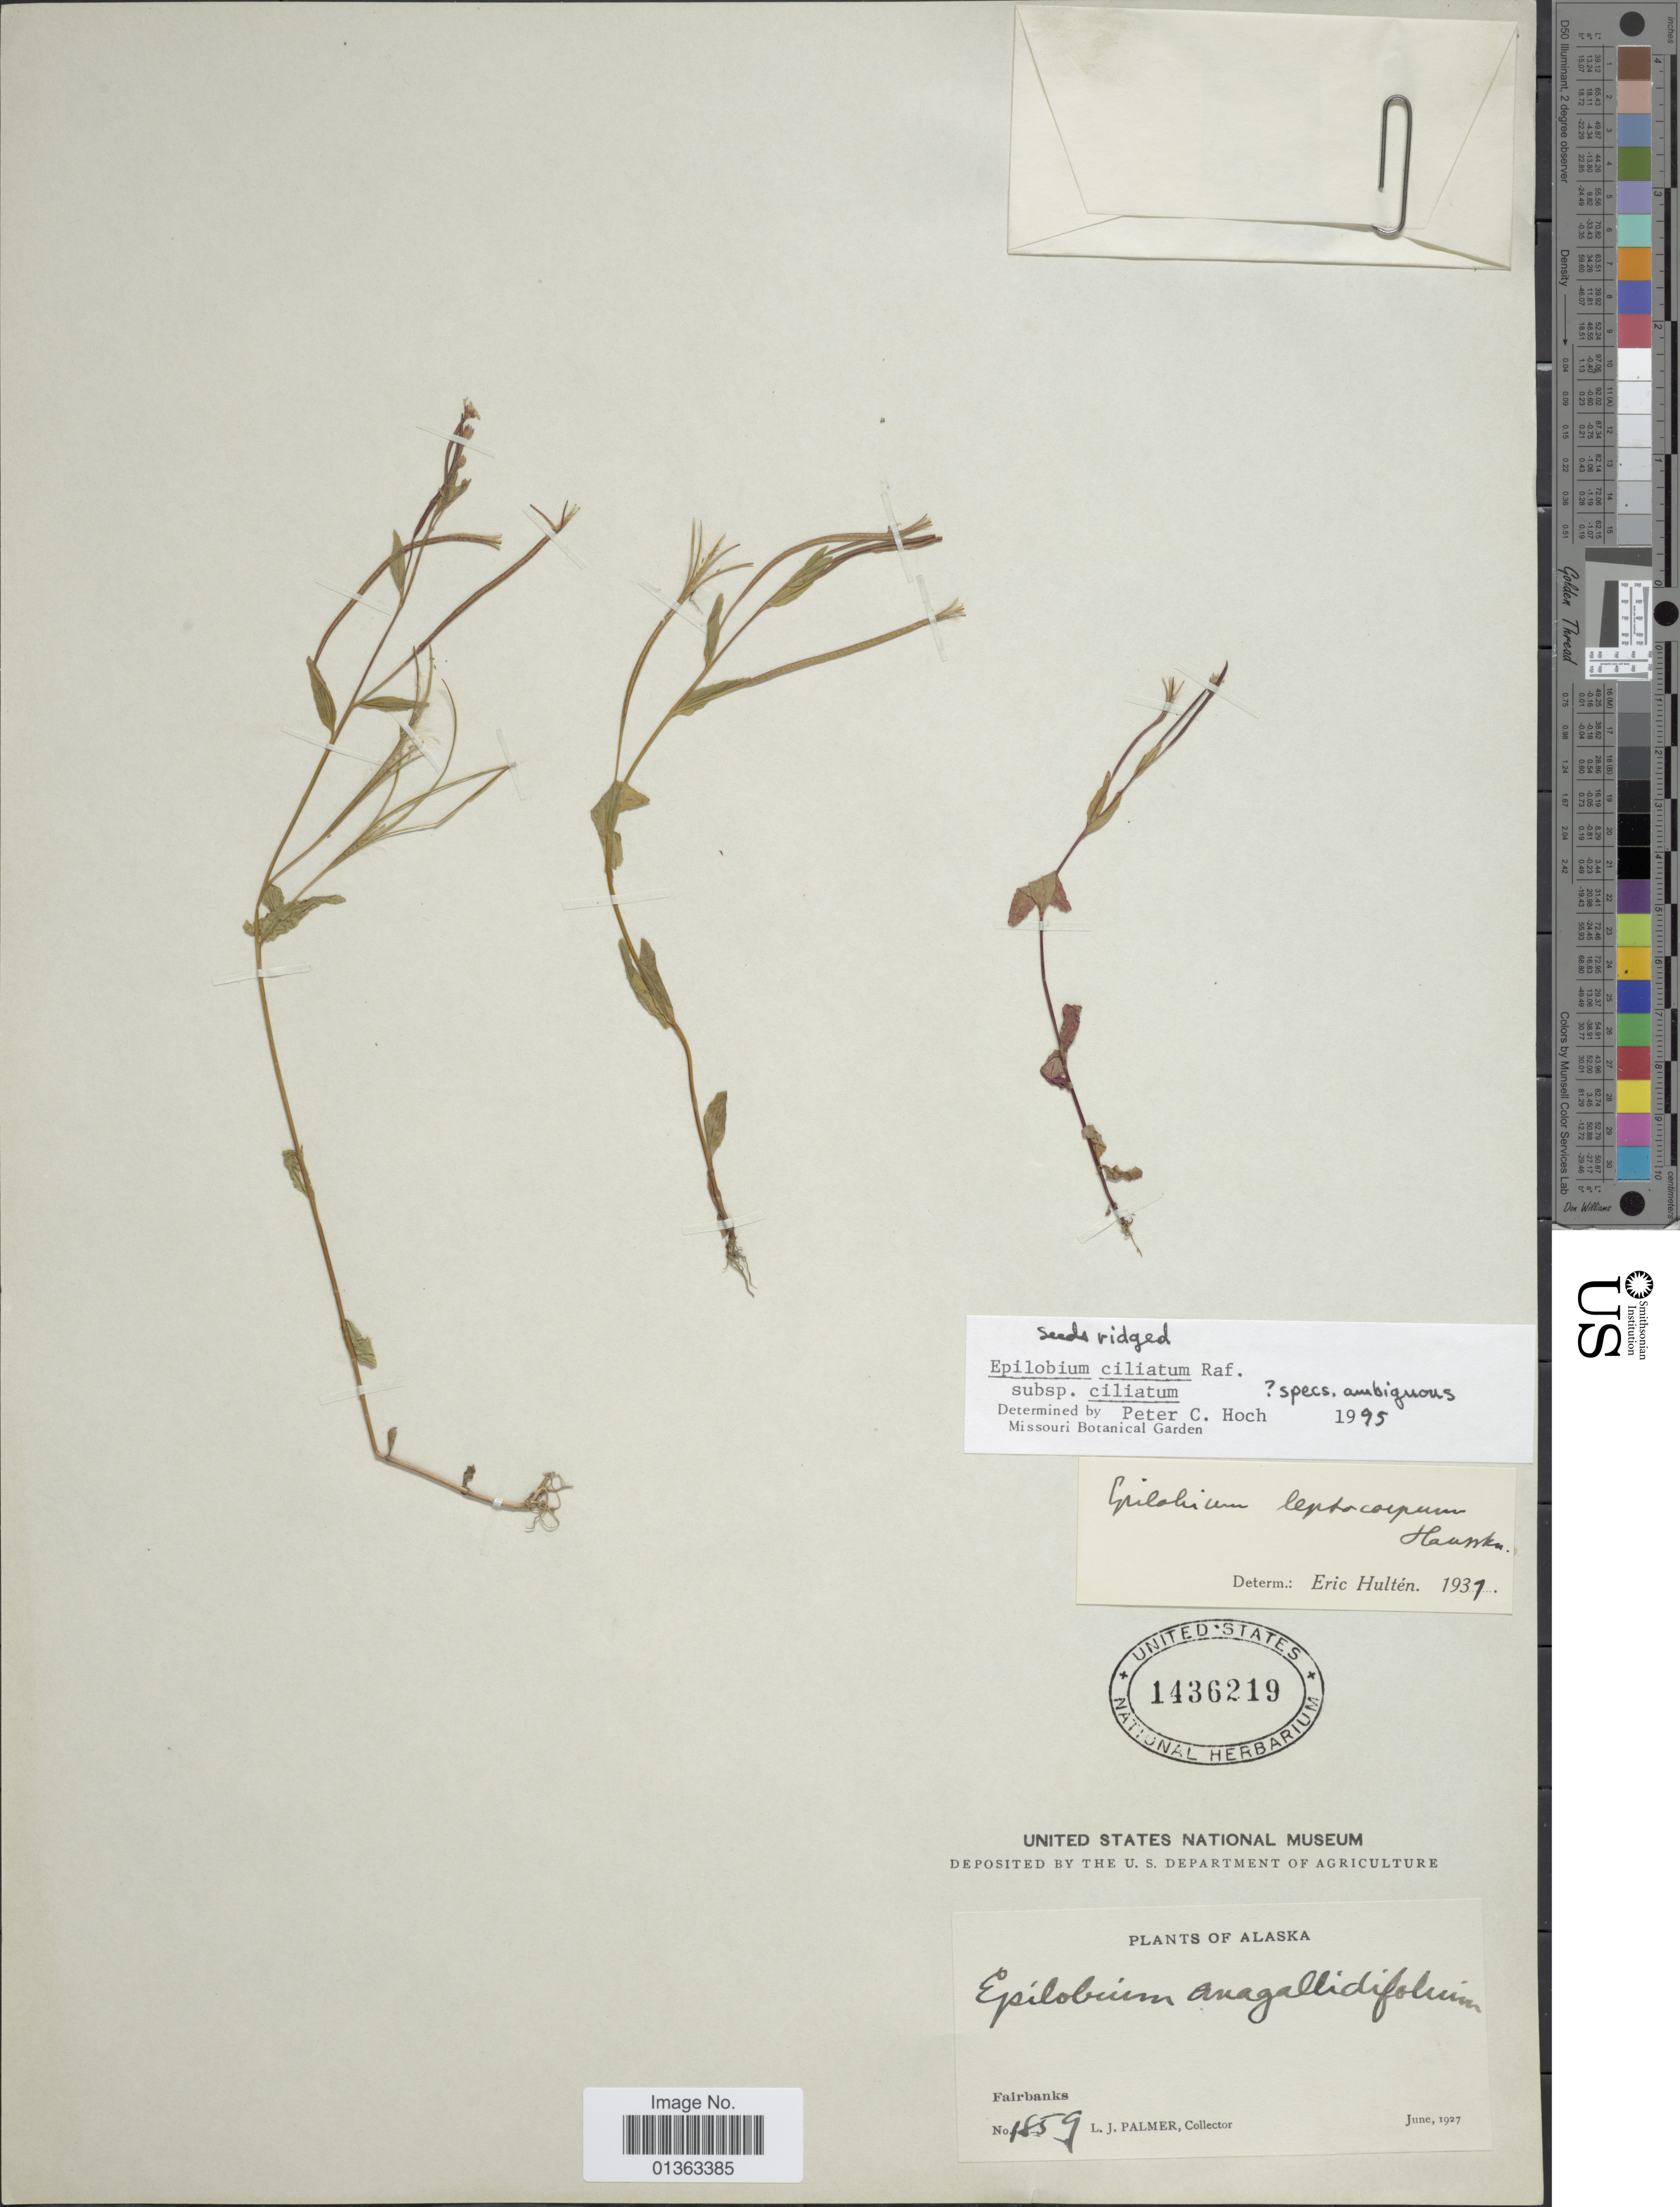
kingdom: Plantae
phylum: Tracheophyta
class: Magnoliopsida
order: Myrtales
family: Onagraceae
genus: Epilobium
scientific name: Epilobium ciliatum subsp. ciliatum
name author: Raf.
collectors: L. J. Palmer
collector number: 1859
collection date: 1927-06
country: United States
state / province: Alaska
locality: Fairbanks.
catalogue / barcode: US 1436219